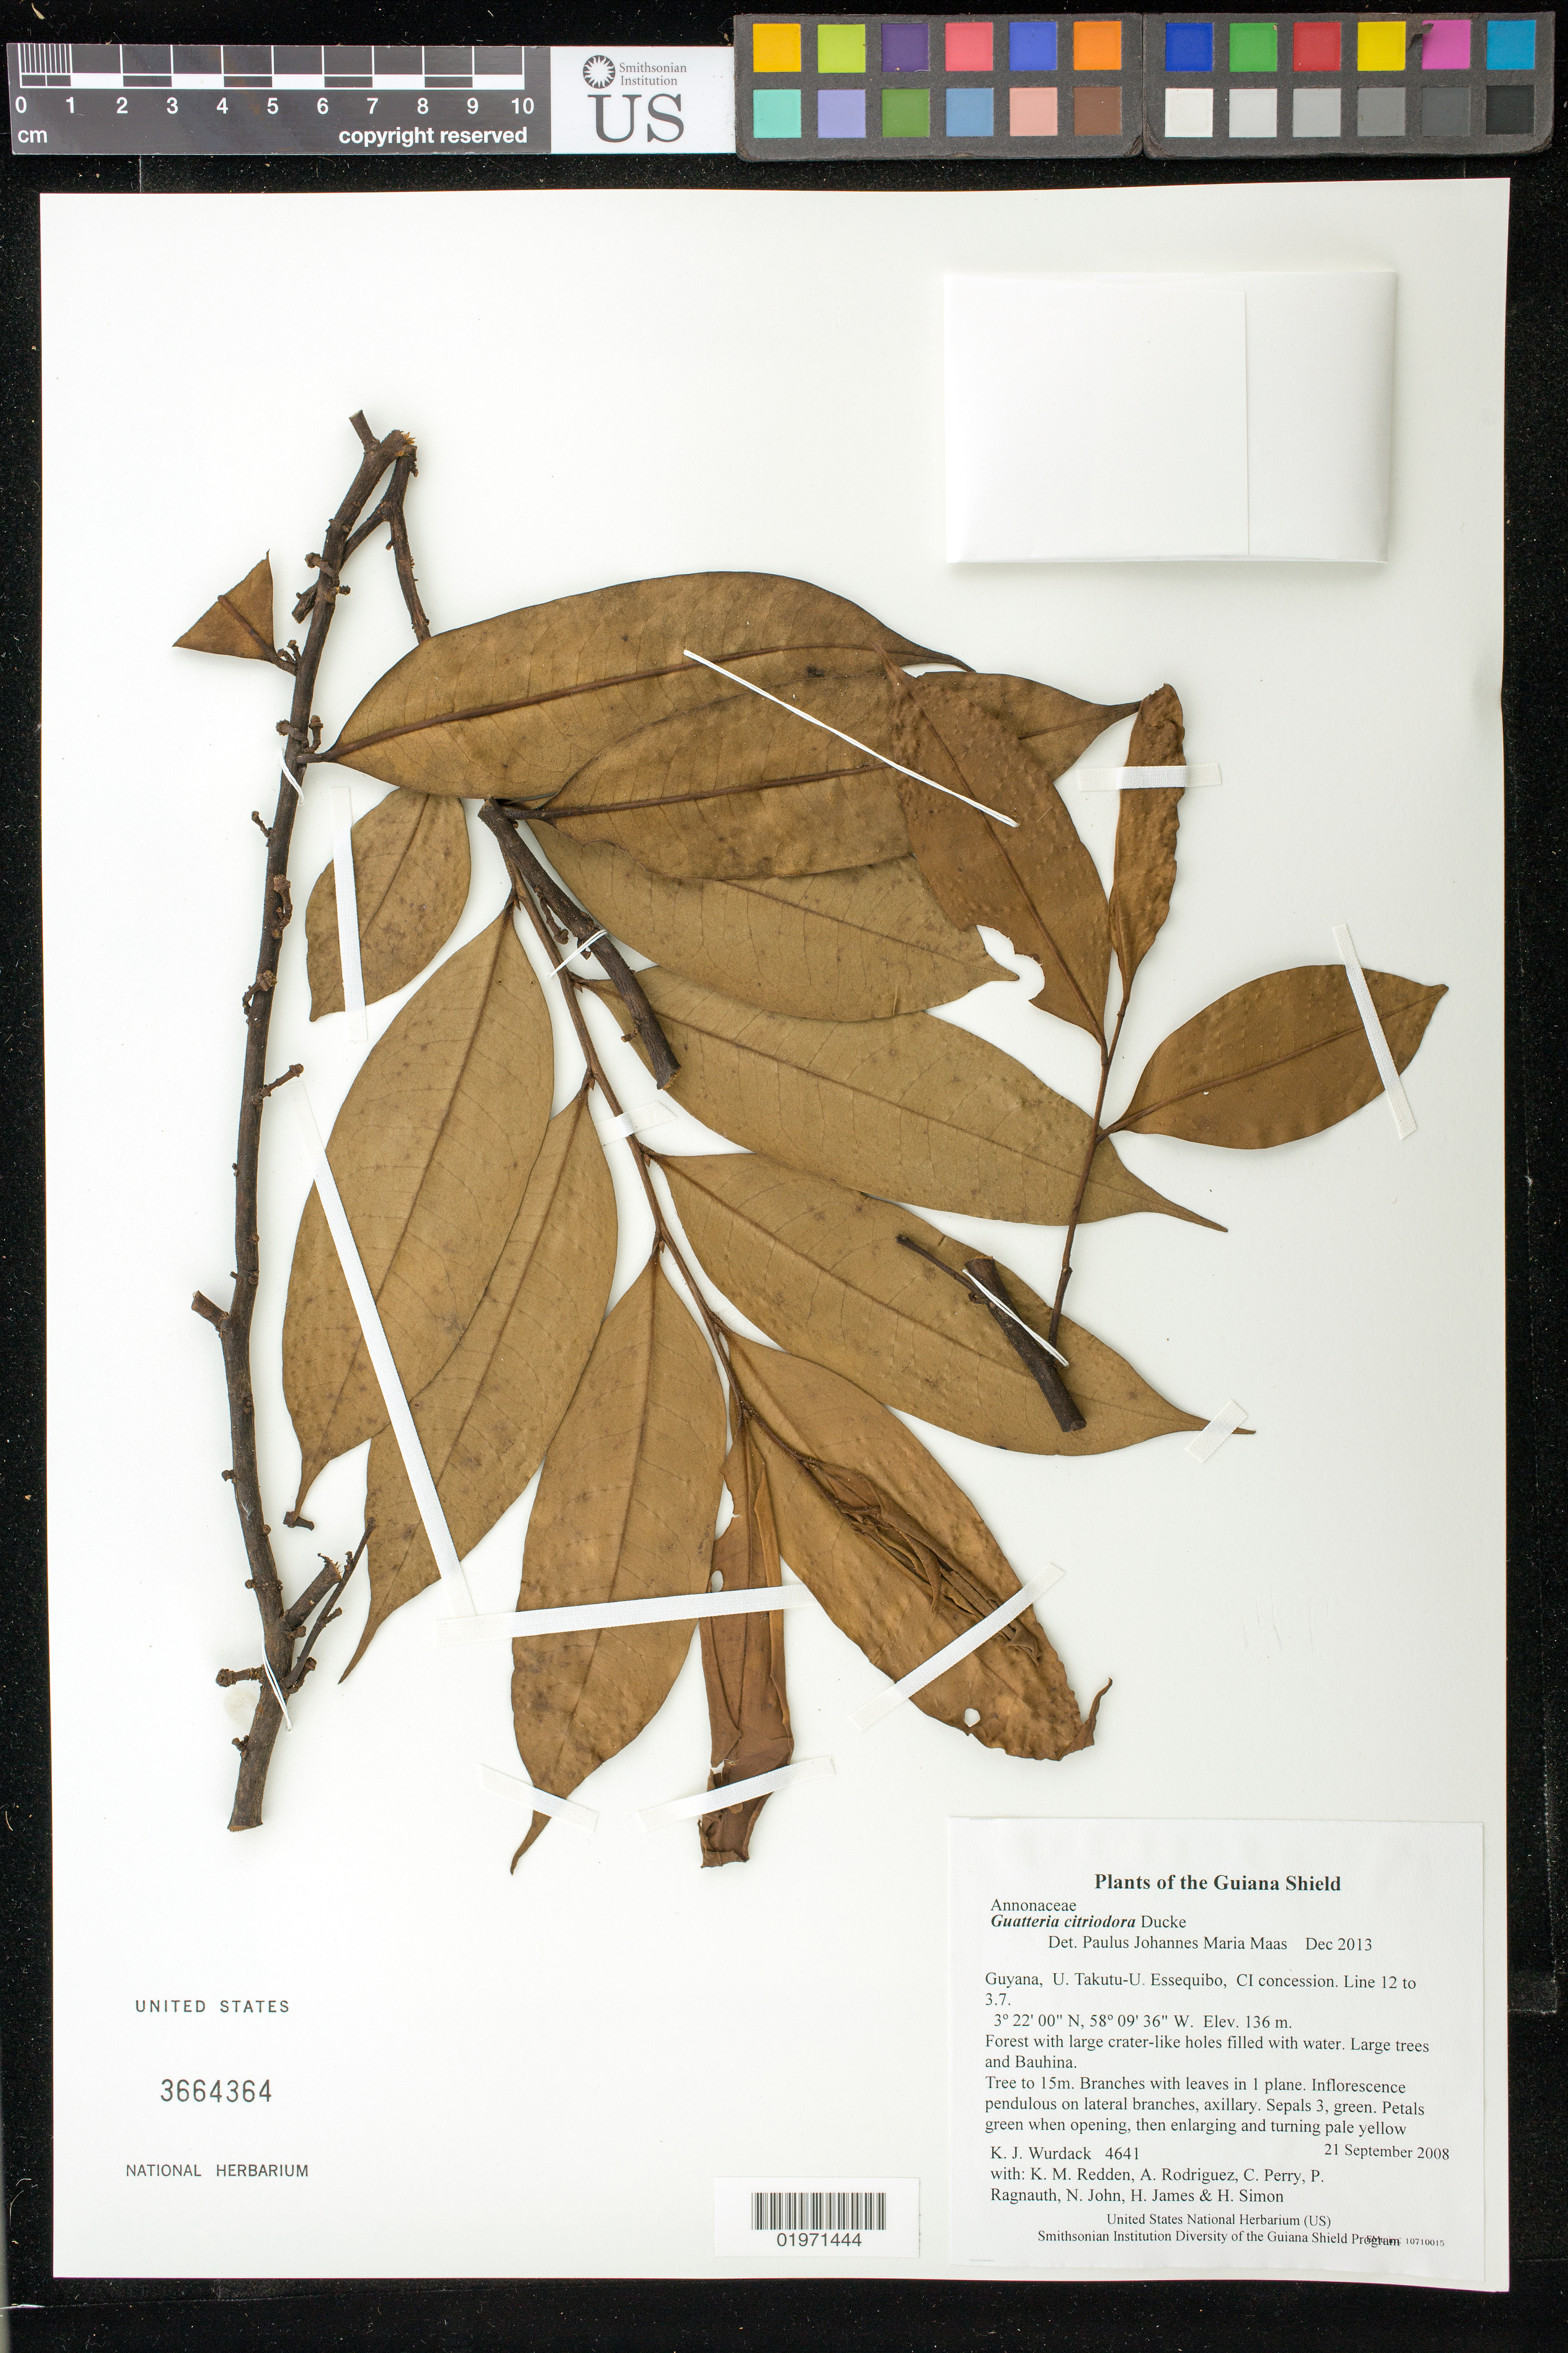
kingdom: Plantae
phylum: Tracheophyta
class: Magnoliopsida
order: Magnoliales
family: Annonaceae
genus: Guatteria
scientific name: Guatteria citriodora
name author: Ducke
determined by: Maas, Paul J. M.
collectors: K. Wurdack, K. M. Redden, A. Rodriguez, C. Perry, P. Ragnauth, N. John, H. James & H. Simon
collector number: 4641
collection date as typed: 21 September 2008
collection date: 2008-09-21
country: Guyana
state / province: U. Takutu-U. Essequibo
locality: CI concession. Line 12 to 3.7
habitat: Forest with large crater-like holes filled with water. Large trees and Bauhina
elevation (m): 136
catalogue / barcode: US 3664364